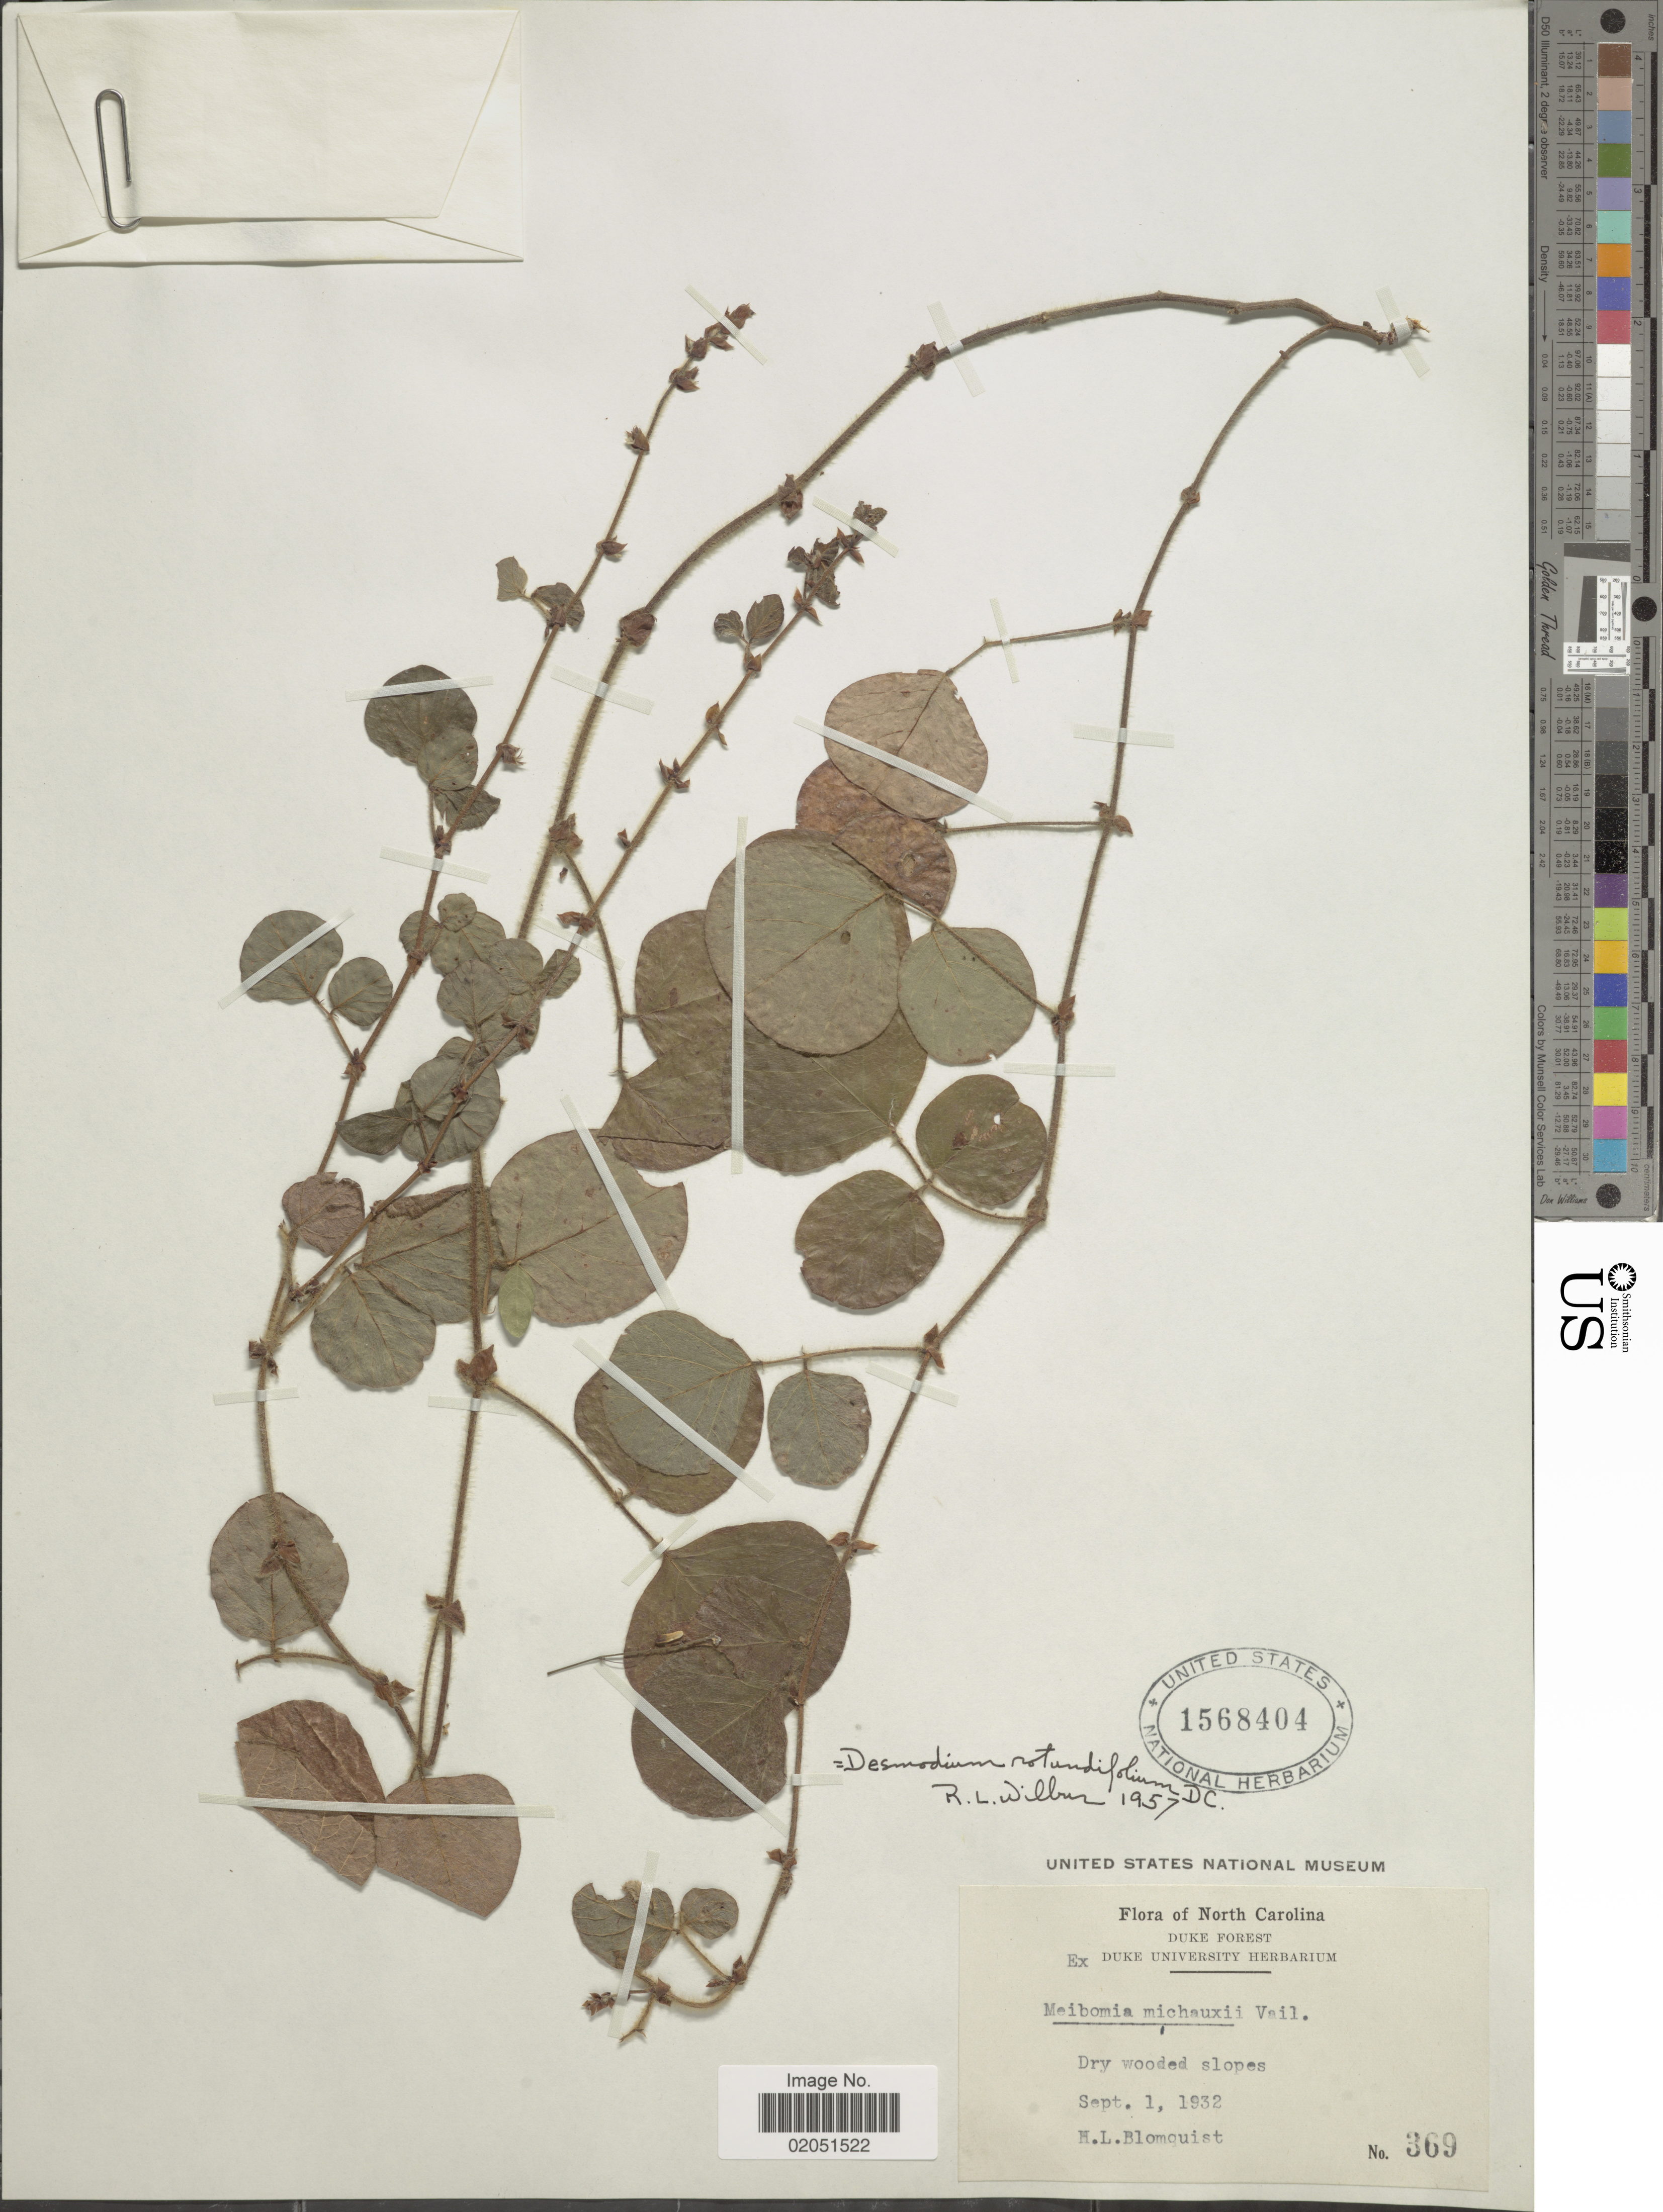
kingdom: Plantae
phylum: Tracheophyta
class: Magnoliopsida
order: Fabales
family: Fabaceae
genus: Desmodium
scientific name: Desmodium rotundifolium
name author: DC.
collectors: H. Blomquist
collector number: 369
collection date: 1932-09-01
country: United States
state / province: North Carolina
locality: Duke Forest, dry wooded slopes.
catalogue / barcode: US 1568404